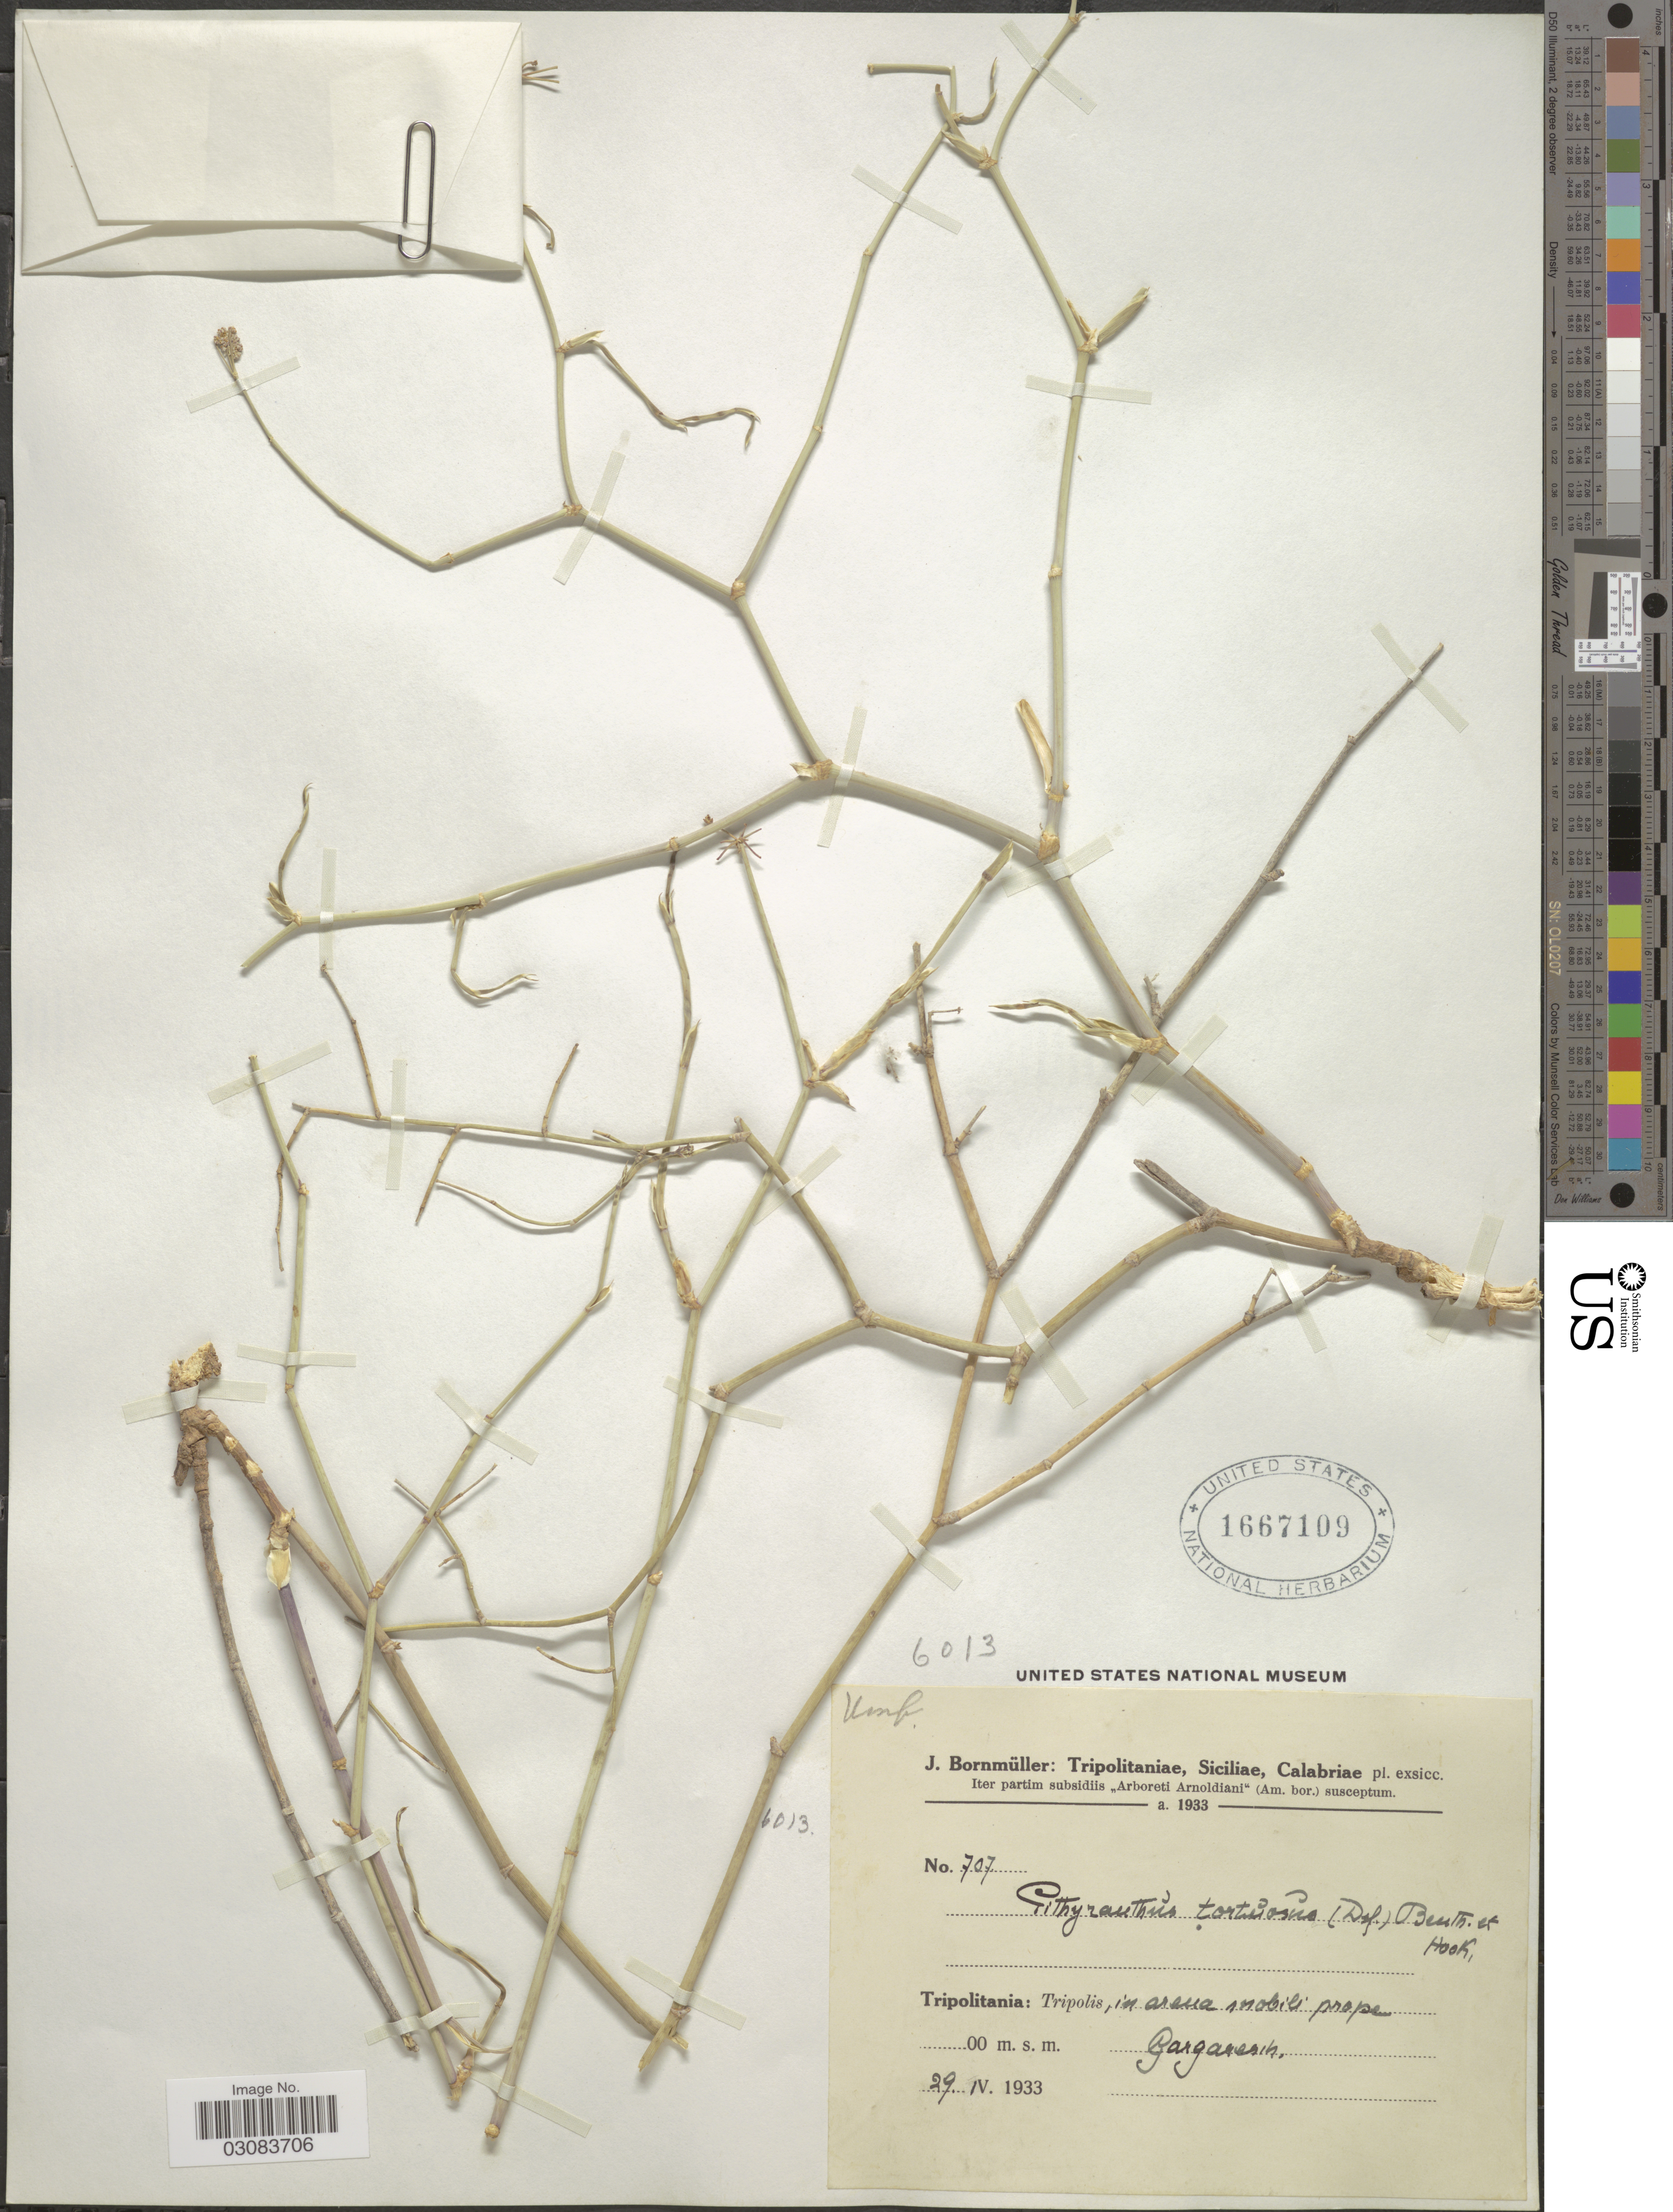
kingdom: Plantae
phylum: Tracheophyta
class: Magnoliopsida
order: Apiales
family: Apiaceae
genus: Deverra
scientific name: Deverra tortuosa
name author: (Desf.) DC.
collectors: J. Bornmüller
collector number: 707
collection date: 1933-04-29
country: Libya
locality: Tripolitania: Tripolis, in arena inobili prope. Gargaresh.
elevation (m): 0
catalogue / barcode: US 1667109